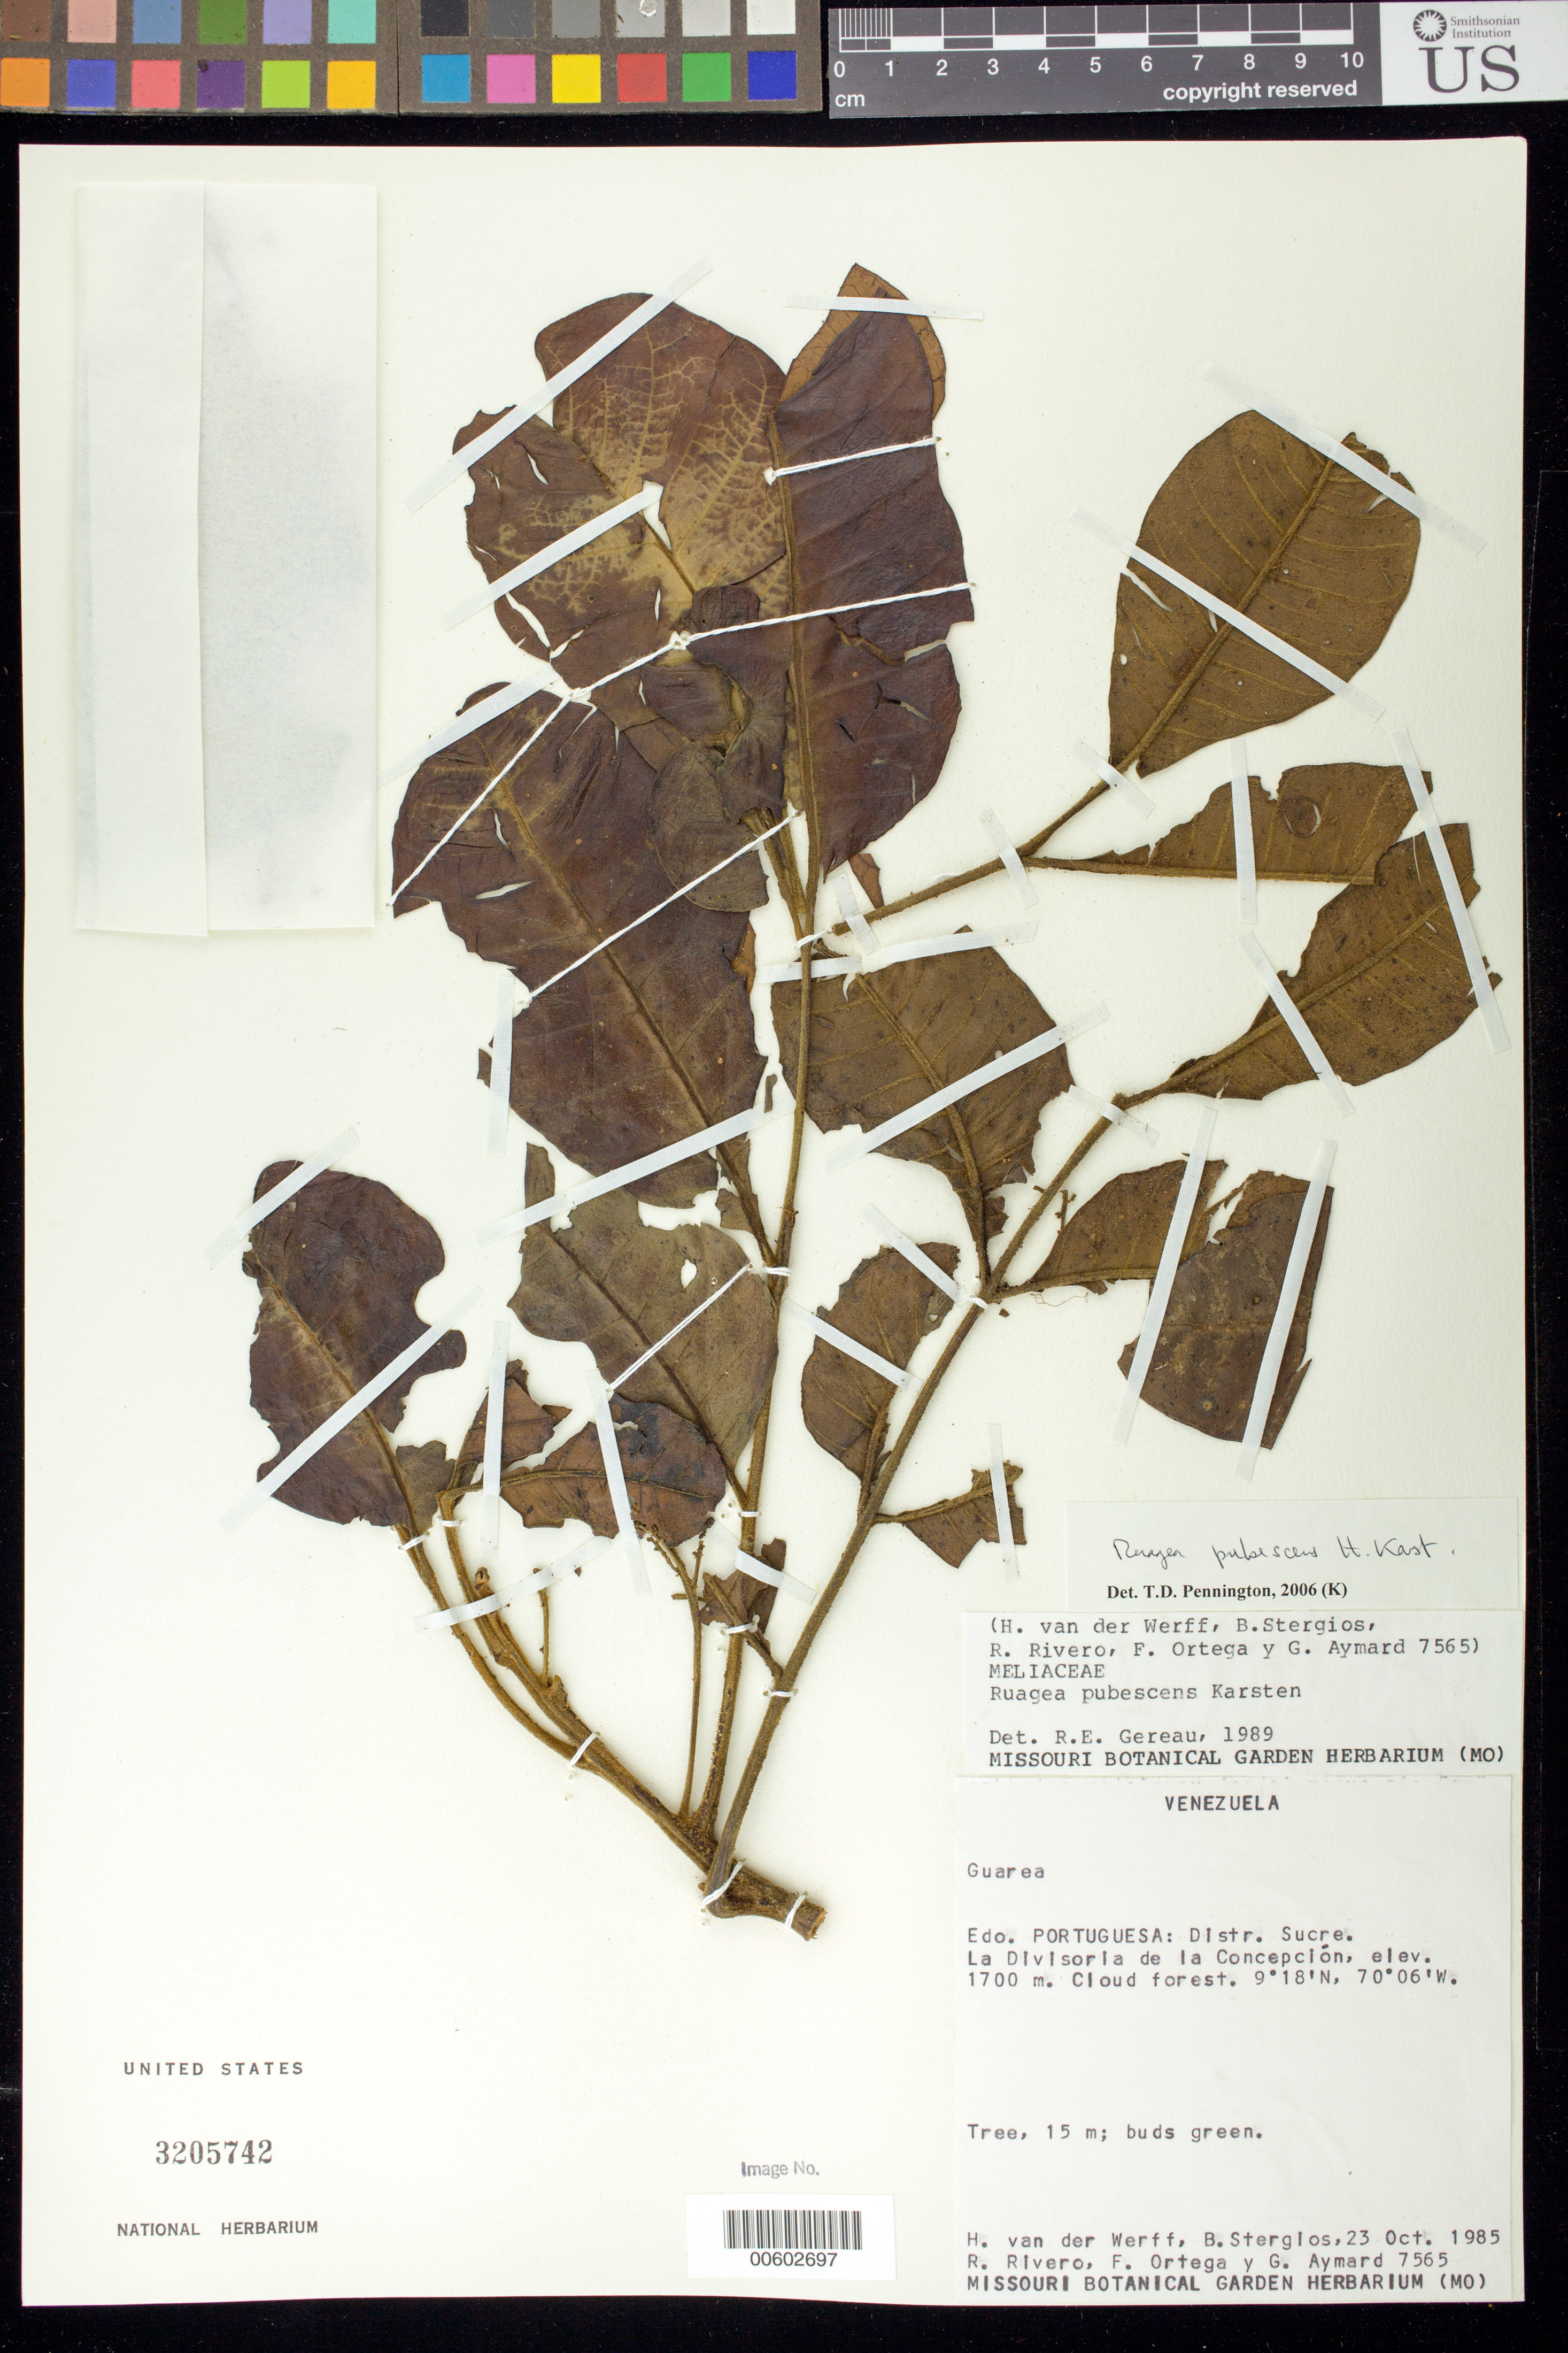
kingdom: Plantae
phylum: Tracheophyta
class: Magnoliopsida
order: Sapindales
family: Meliaceae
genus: Ruagea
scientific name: Ruagea pubescens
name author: H. Karst.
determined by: Gereau, R. E.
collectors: H. van der Werff, B. G. Stergios, R. Rivero, F. J. Ortega & G. A. Aymard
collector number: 7565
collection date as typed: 23 Oct 1985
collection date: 1985-10-23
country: Venezuela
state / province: Portuguesa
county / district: Sucre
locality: La Divisoria de la Concepción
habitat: Cloud forest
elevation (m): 1700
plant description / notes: MO, PORT, US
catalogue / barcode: US 3205742